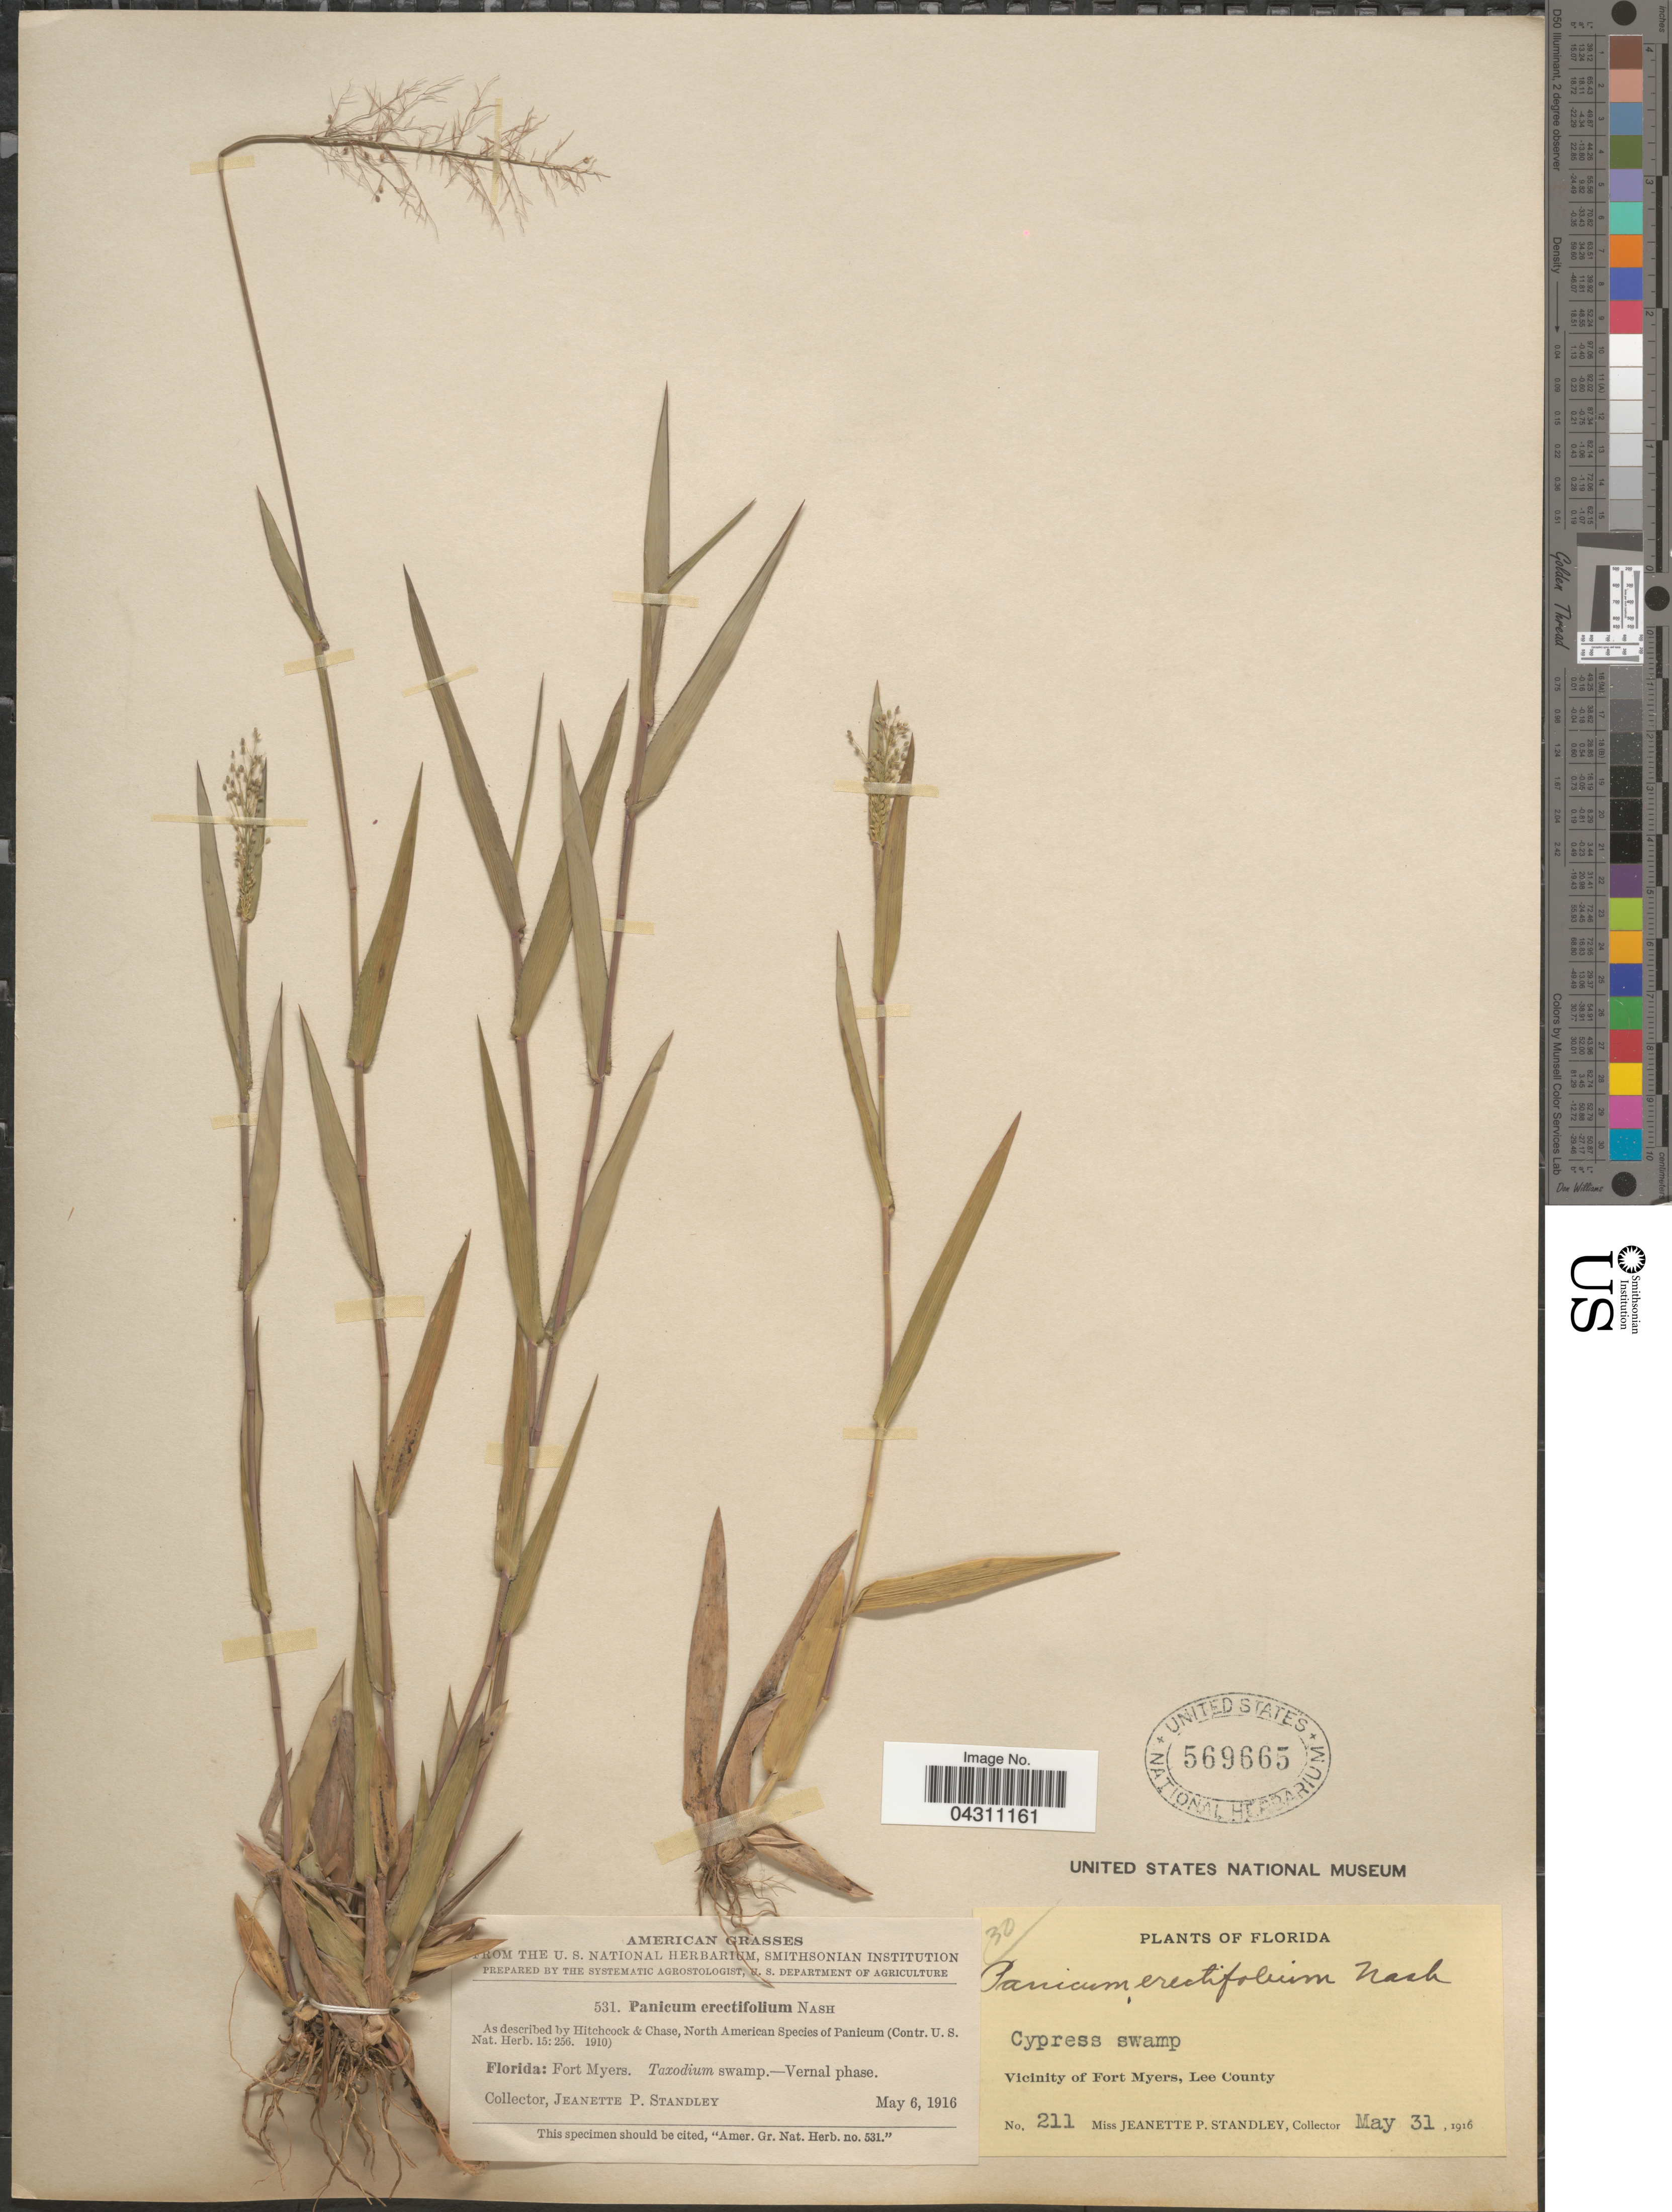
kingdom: Plantae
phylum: Tracheophyta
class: Liliopsida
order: Poales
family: Poaceae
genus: Dichanthelium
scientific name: Dichanthelium sphaerocarpon var. floridanum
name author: (Vasey) Davidse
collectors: J. P. Standley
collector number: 211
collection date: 1916-05-31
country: United States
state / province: Florida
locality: Cypress swamp. Vicinity of Fort Myers, Lee County.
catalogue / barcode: US 569665